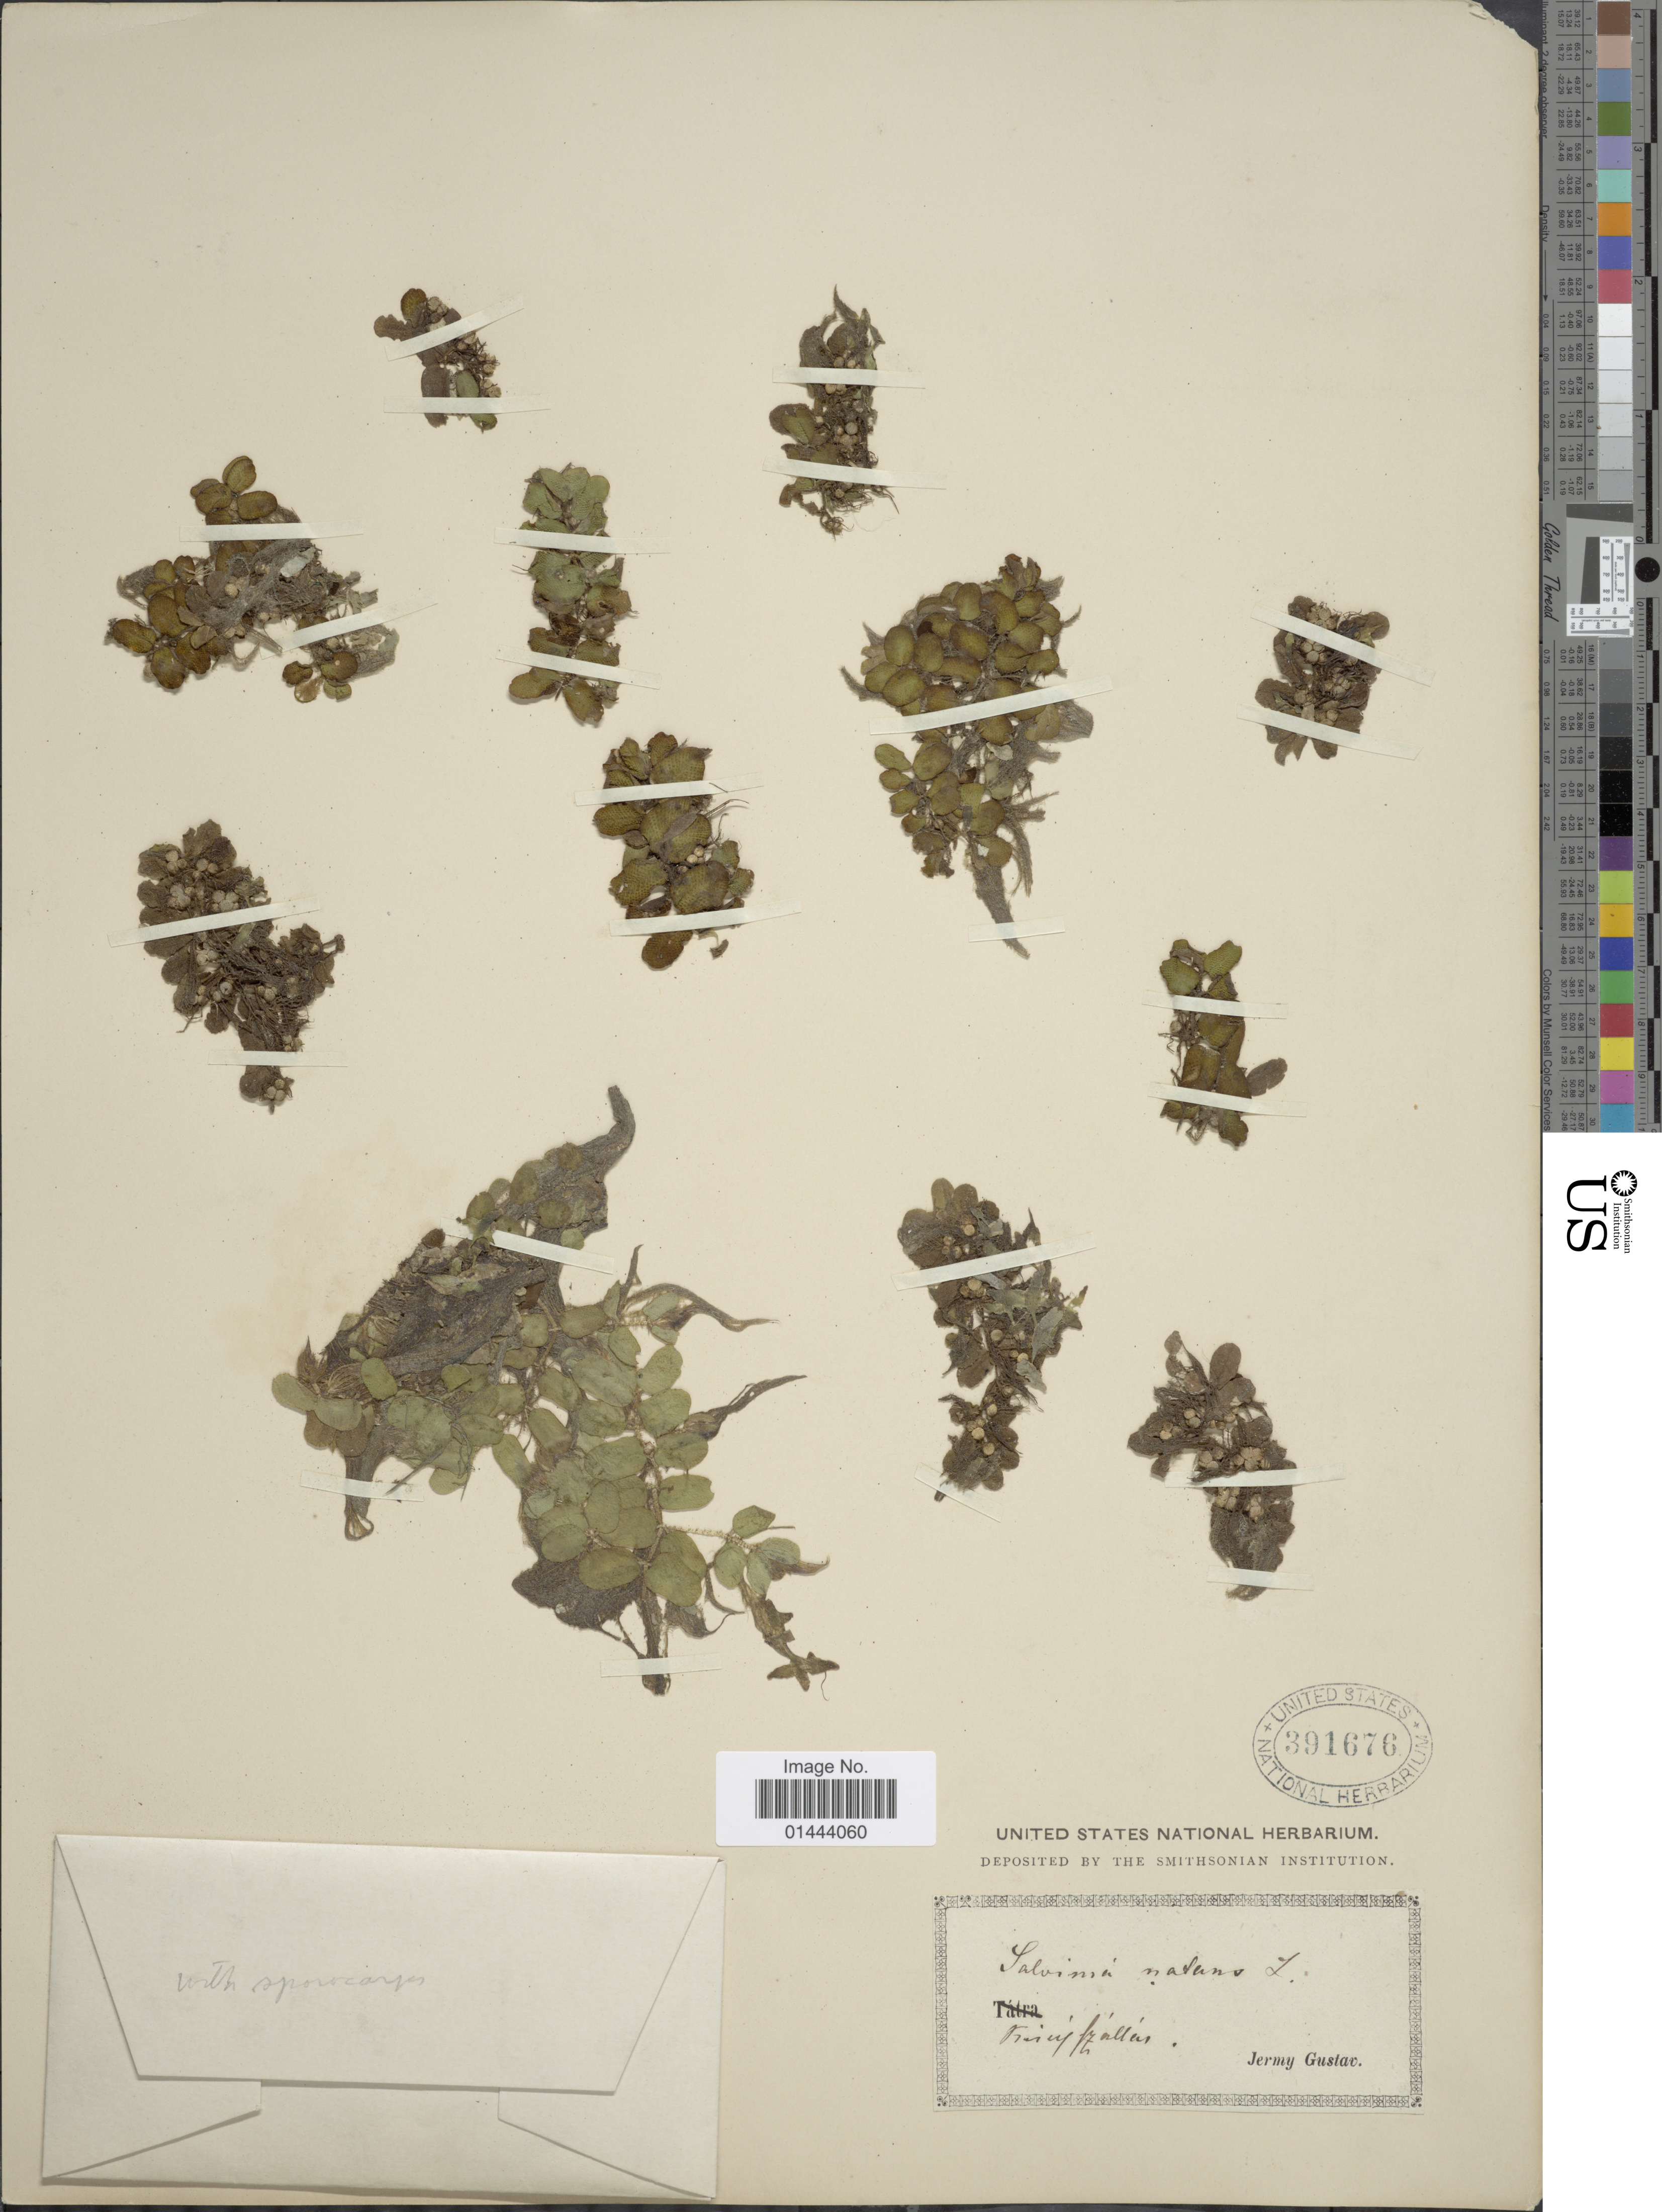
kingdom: Plantae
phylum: Tracheophyta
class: Polypodiopsida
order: Salviniales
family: Salviniaceae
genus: Salvinia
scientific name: Salvinia natans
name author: (L.) All.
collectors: J. Gustav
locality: Kuifkraltas [interpreted]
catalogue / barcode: US 391676